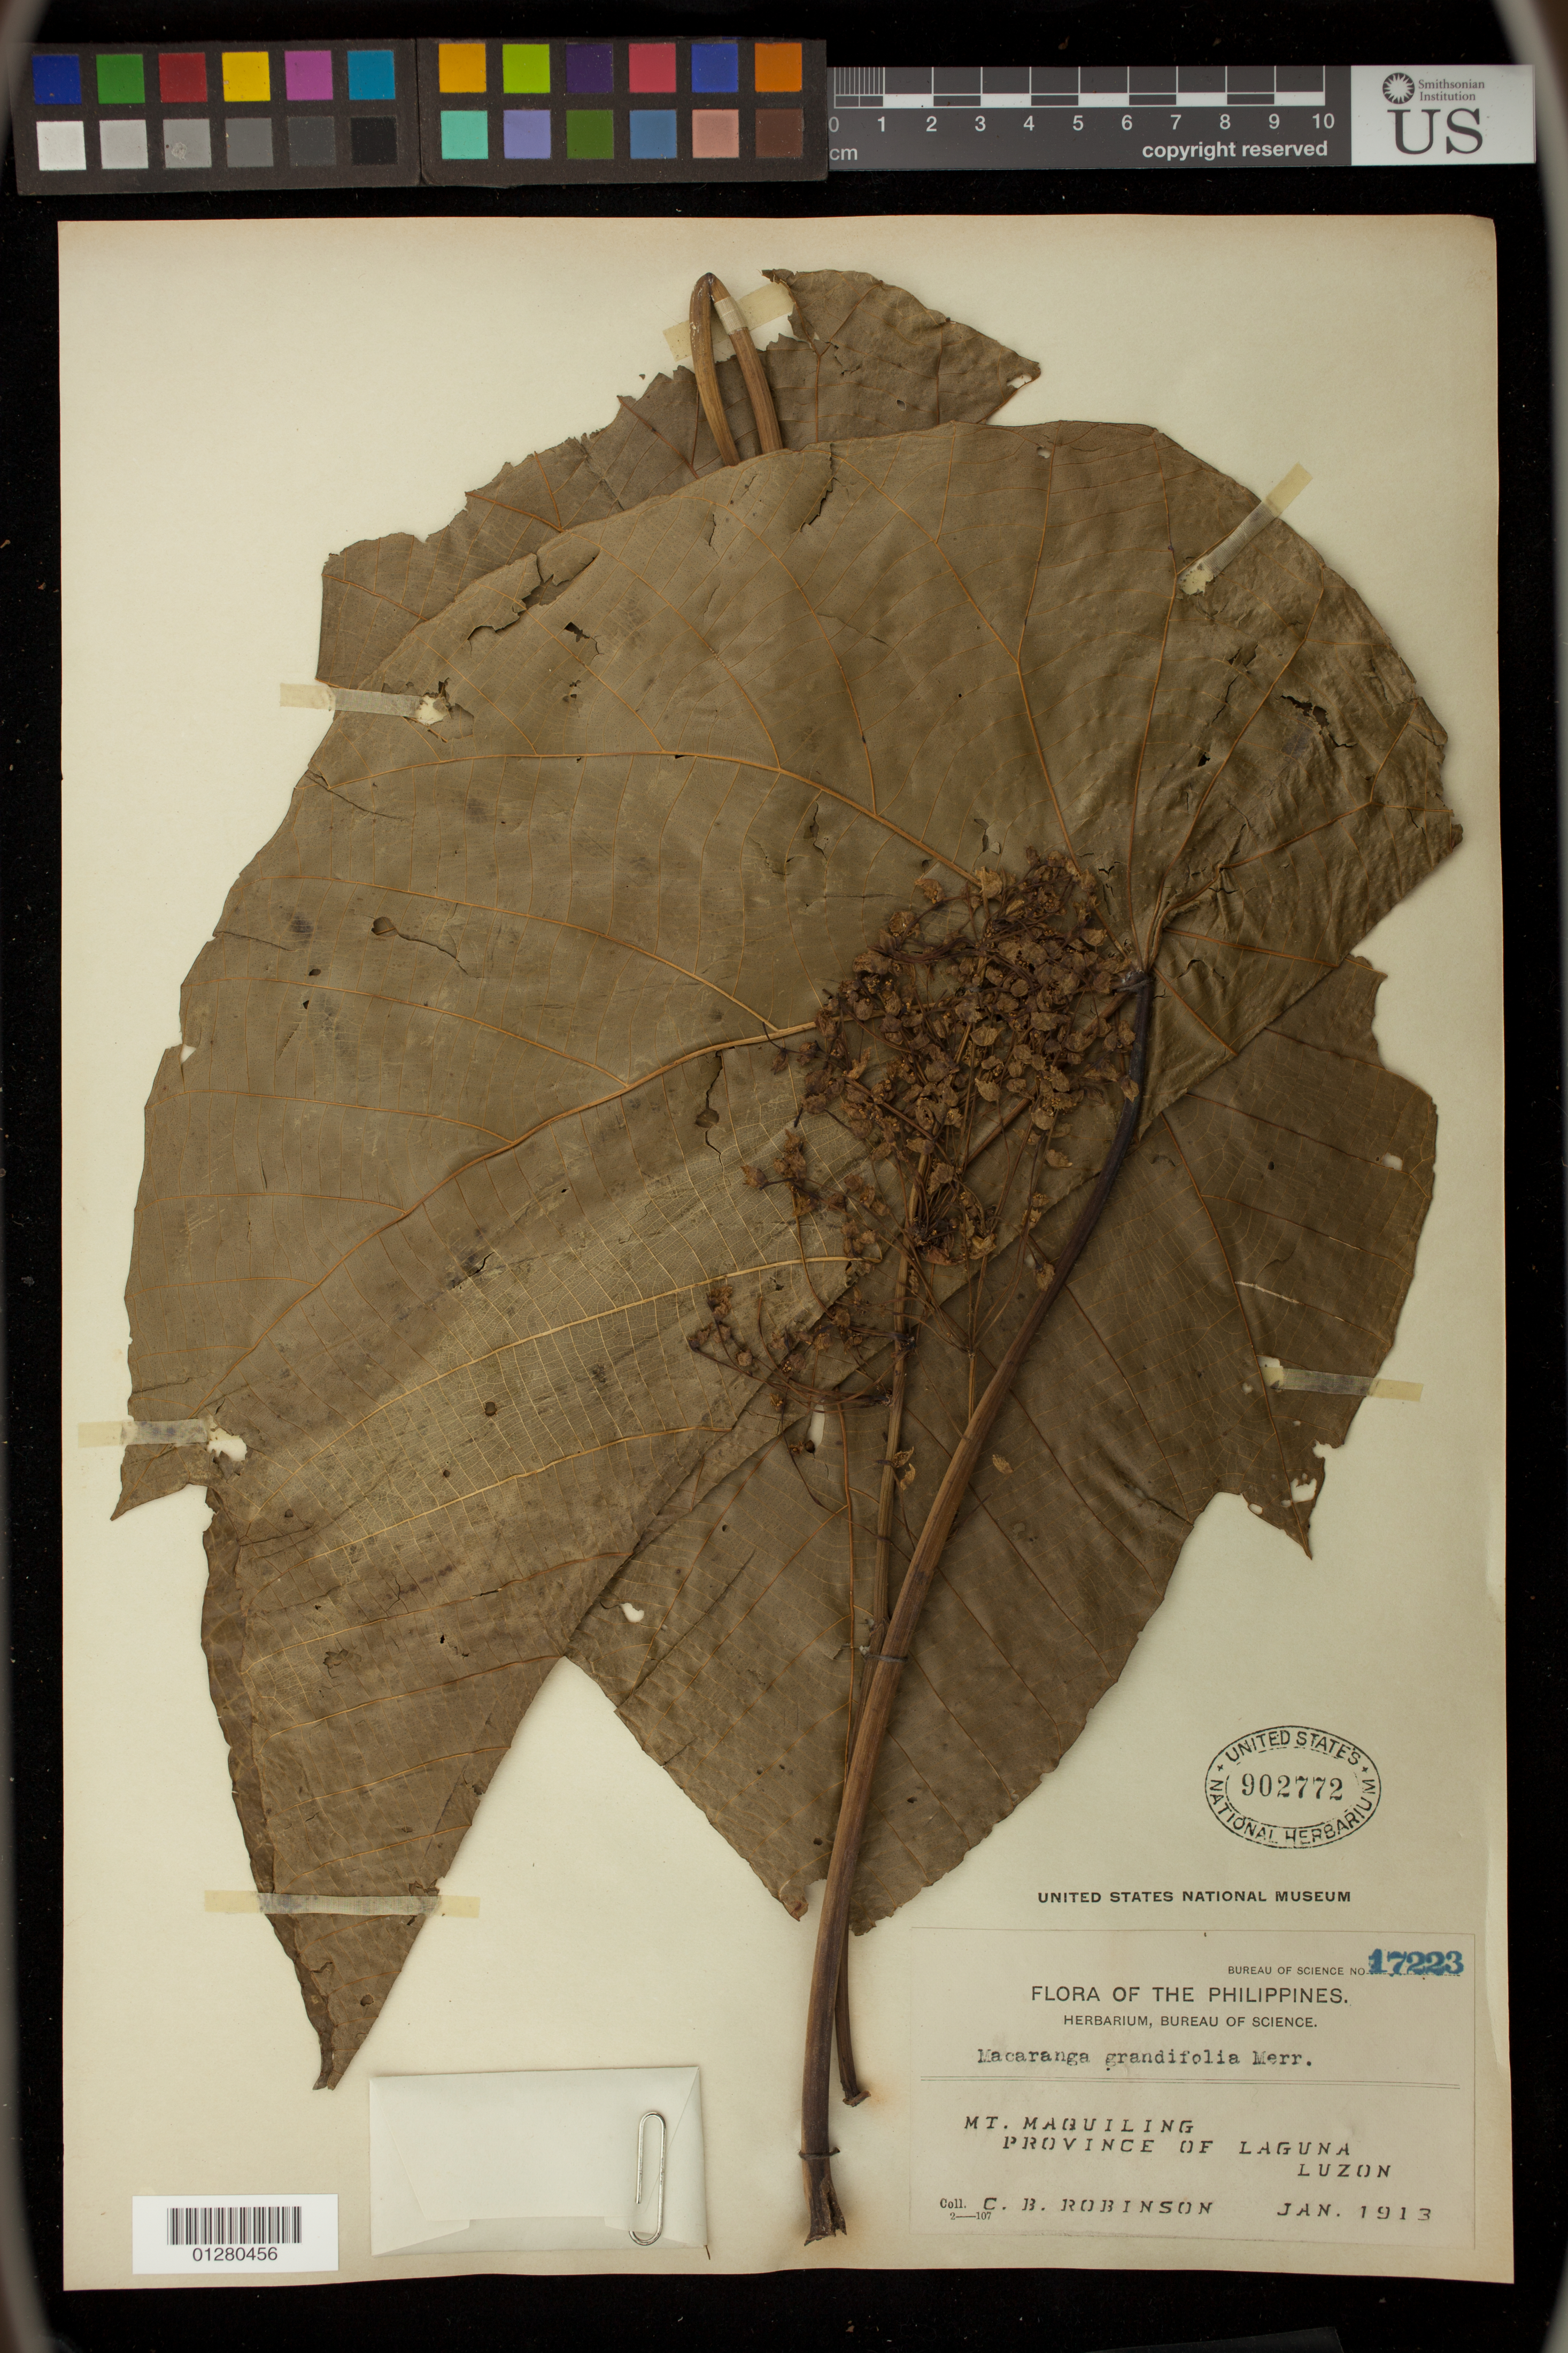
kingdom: Plantae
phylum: Tracheophyta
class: Magnoliopsida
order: Malpighiales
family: Euphorbiaceae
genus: Macaranga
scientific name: Macaranga grandifolia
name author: (Blanco) Merr.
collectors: C. Robinson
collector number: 17223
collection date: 1913-01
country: Philippines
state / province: Calabarzon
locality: Mt. Maquiling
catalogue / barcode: US 902772